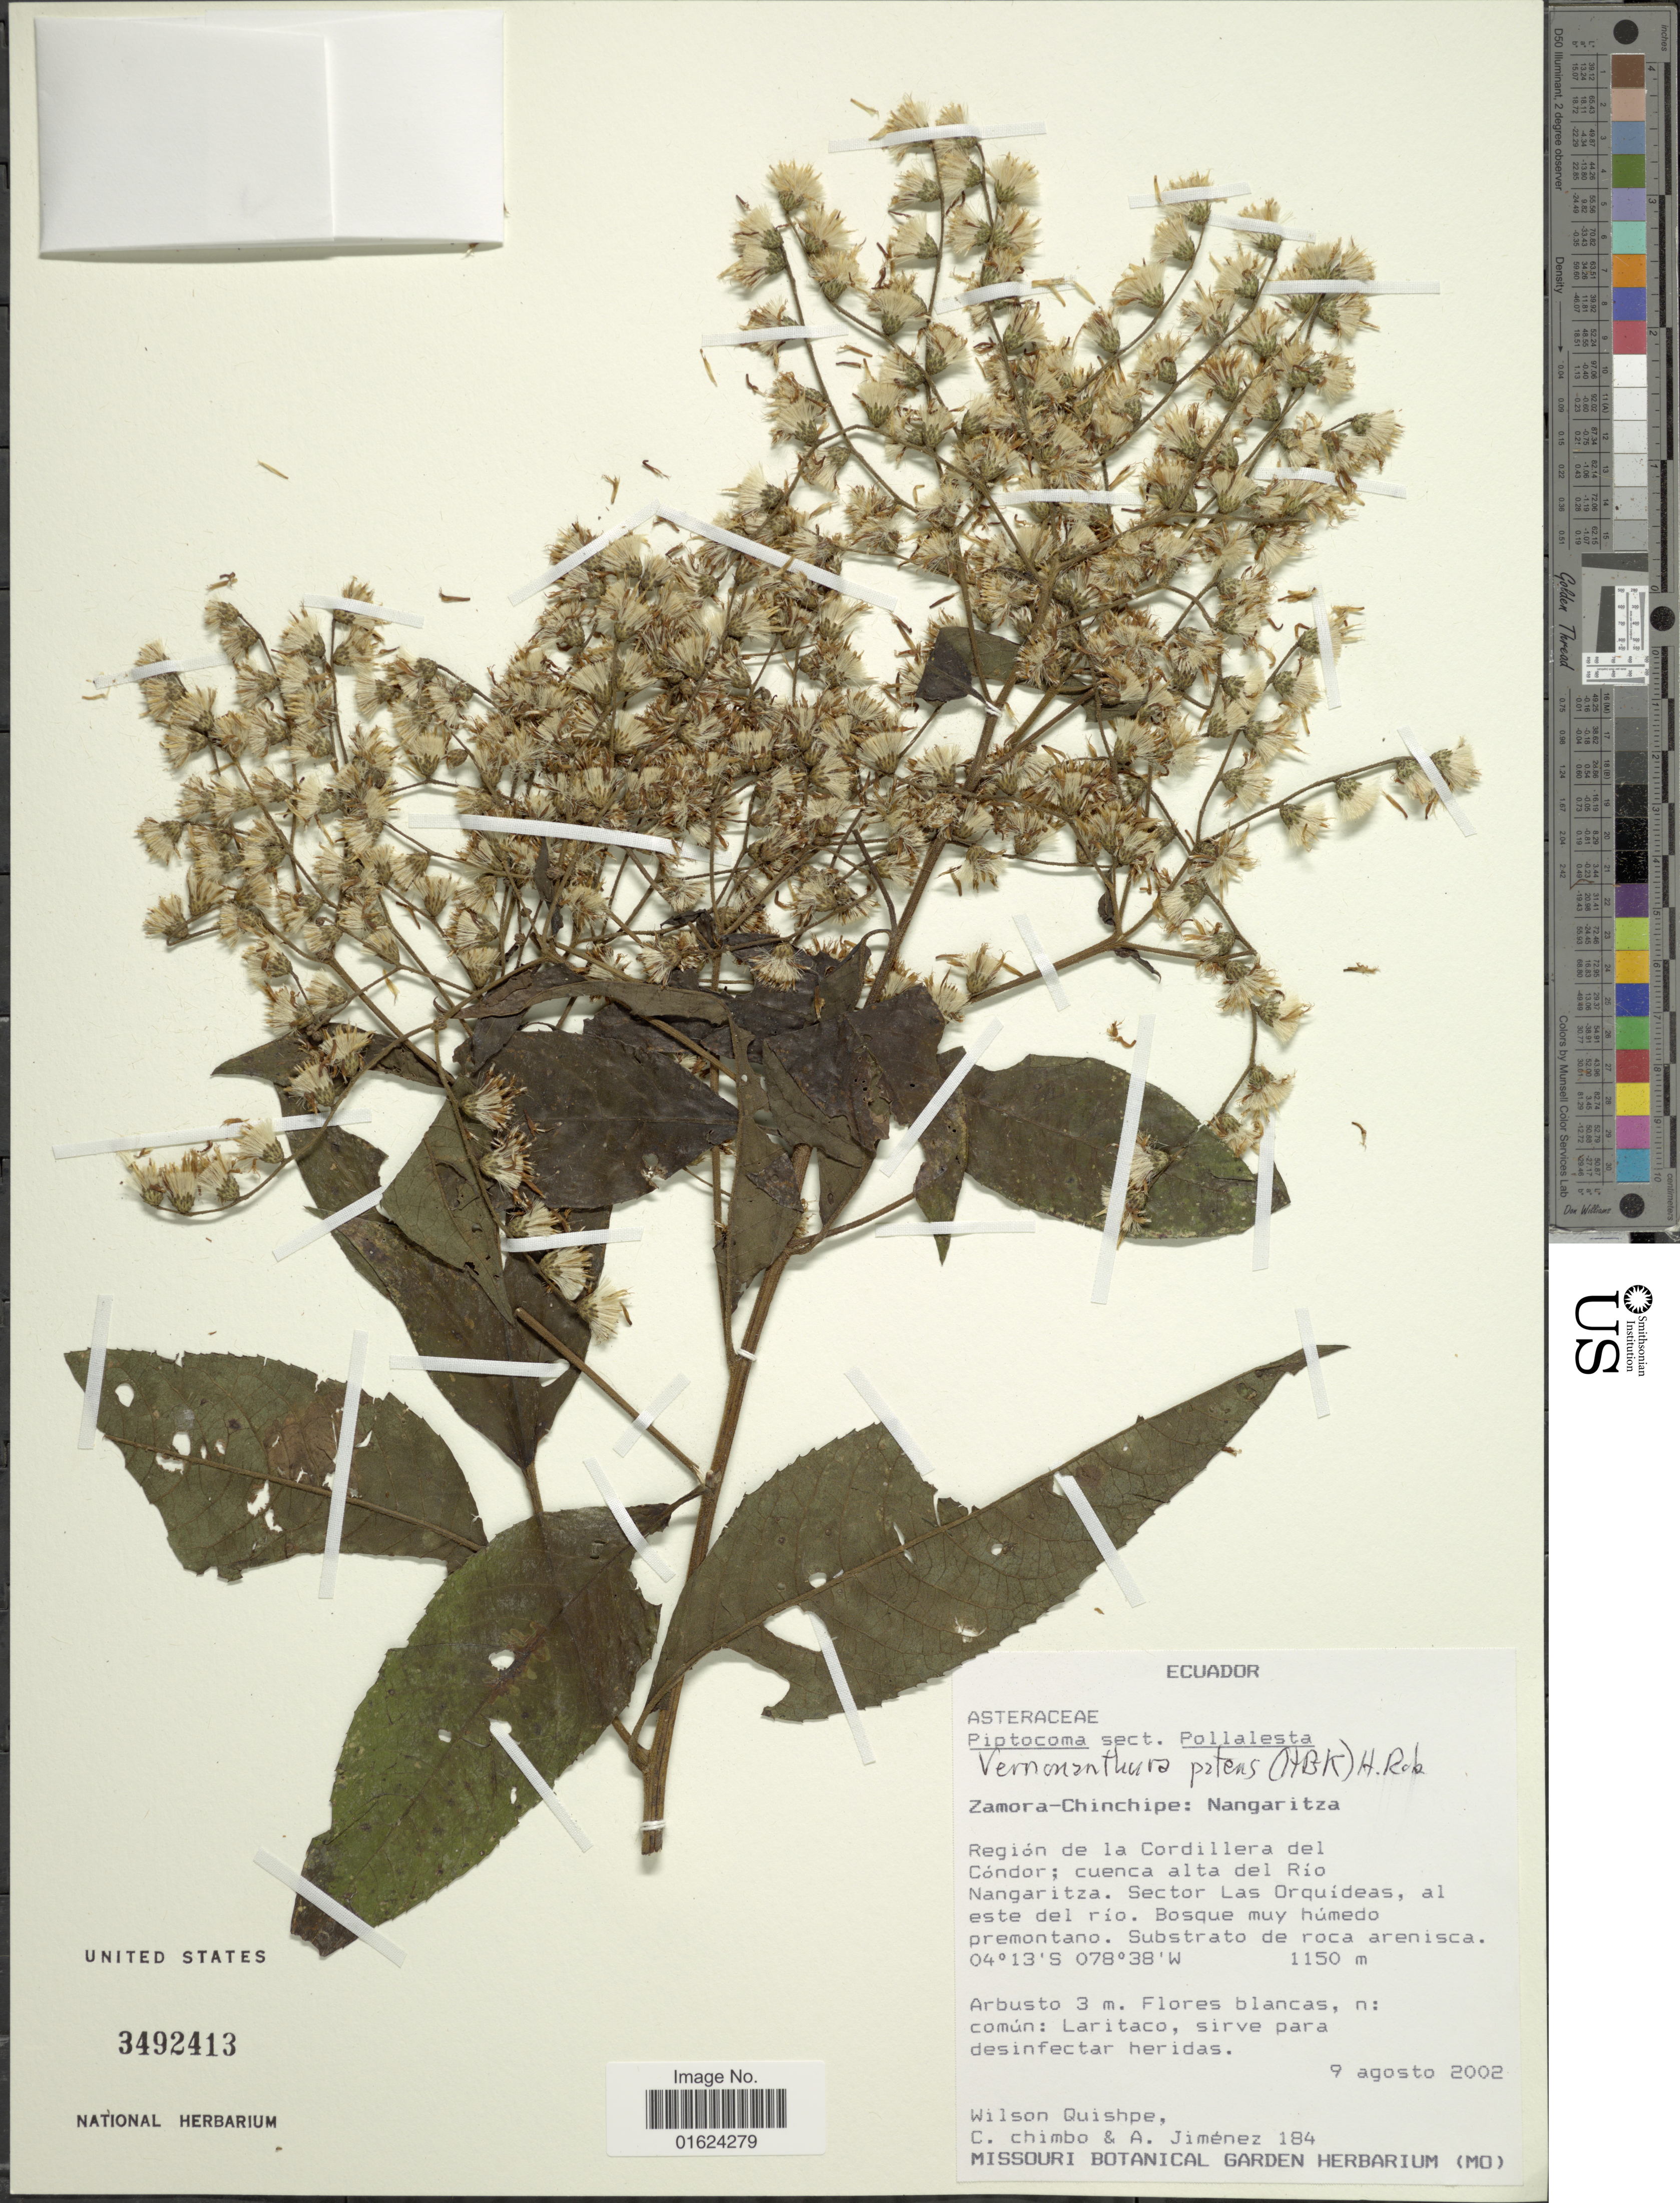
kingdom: Plantae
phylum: Tracheophyta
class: Magnoliopsida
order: Asterales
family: Asteraceae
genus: Vernonanthura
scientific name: Vernonanthura patens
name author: (Kunth) H. Rob.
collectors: W. Quizhpe, C. Chimbo & A. Jiménez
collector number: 184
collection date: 2002-08-09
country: Ecuador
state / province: Zamora-Chinchipe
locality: Zamora-Chinchipe: Nangaritza, Region de la Cordillera del Condor; cuenca alta del Rio Nangaritza. Sector Las Orquideas, al este del rio.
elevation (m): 1150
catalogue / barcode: US 3492413